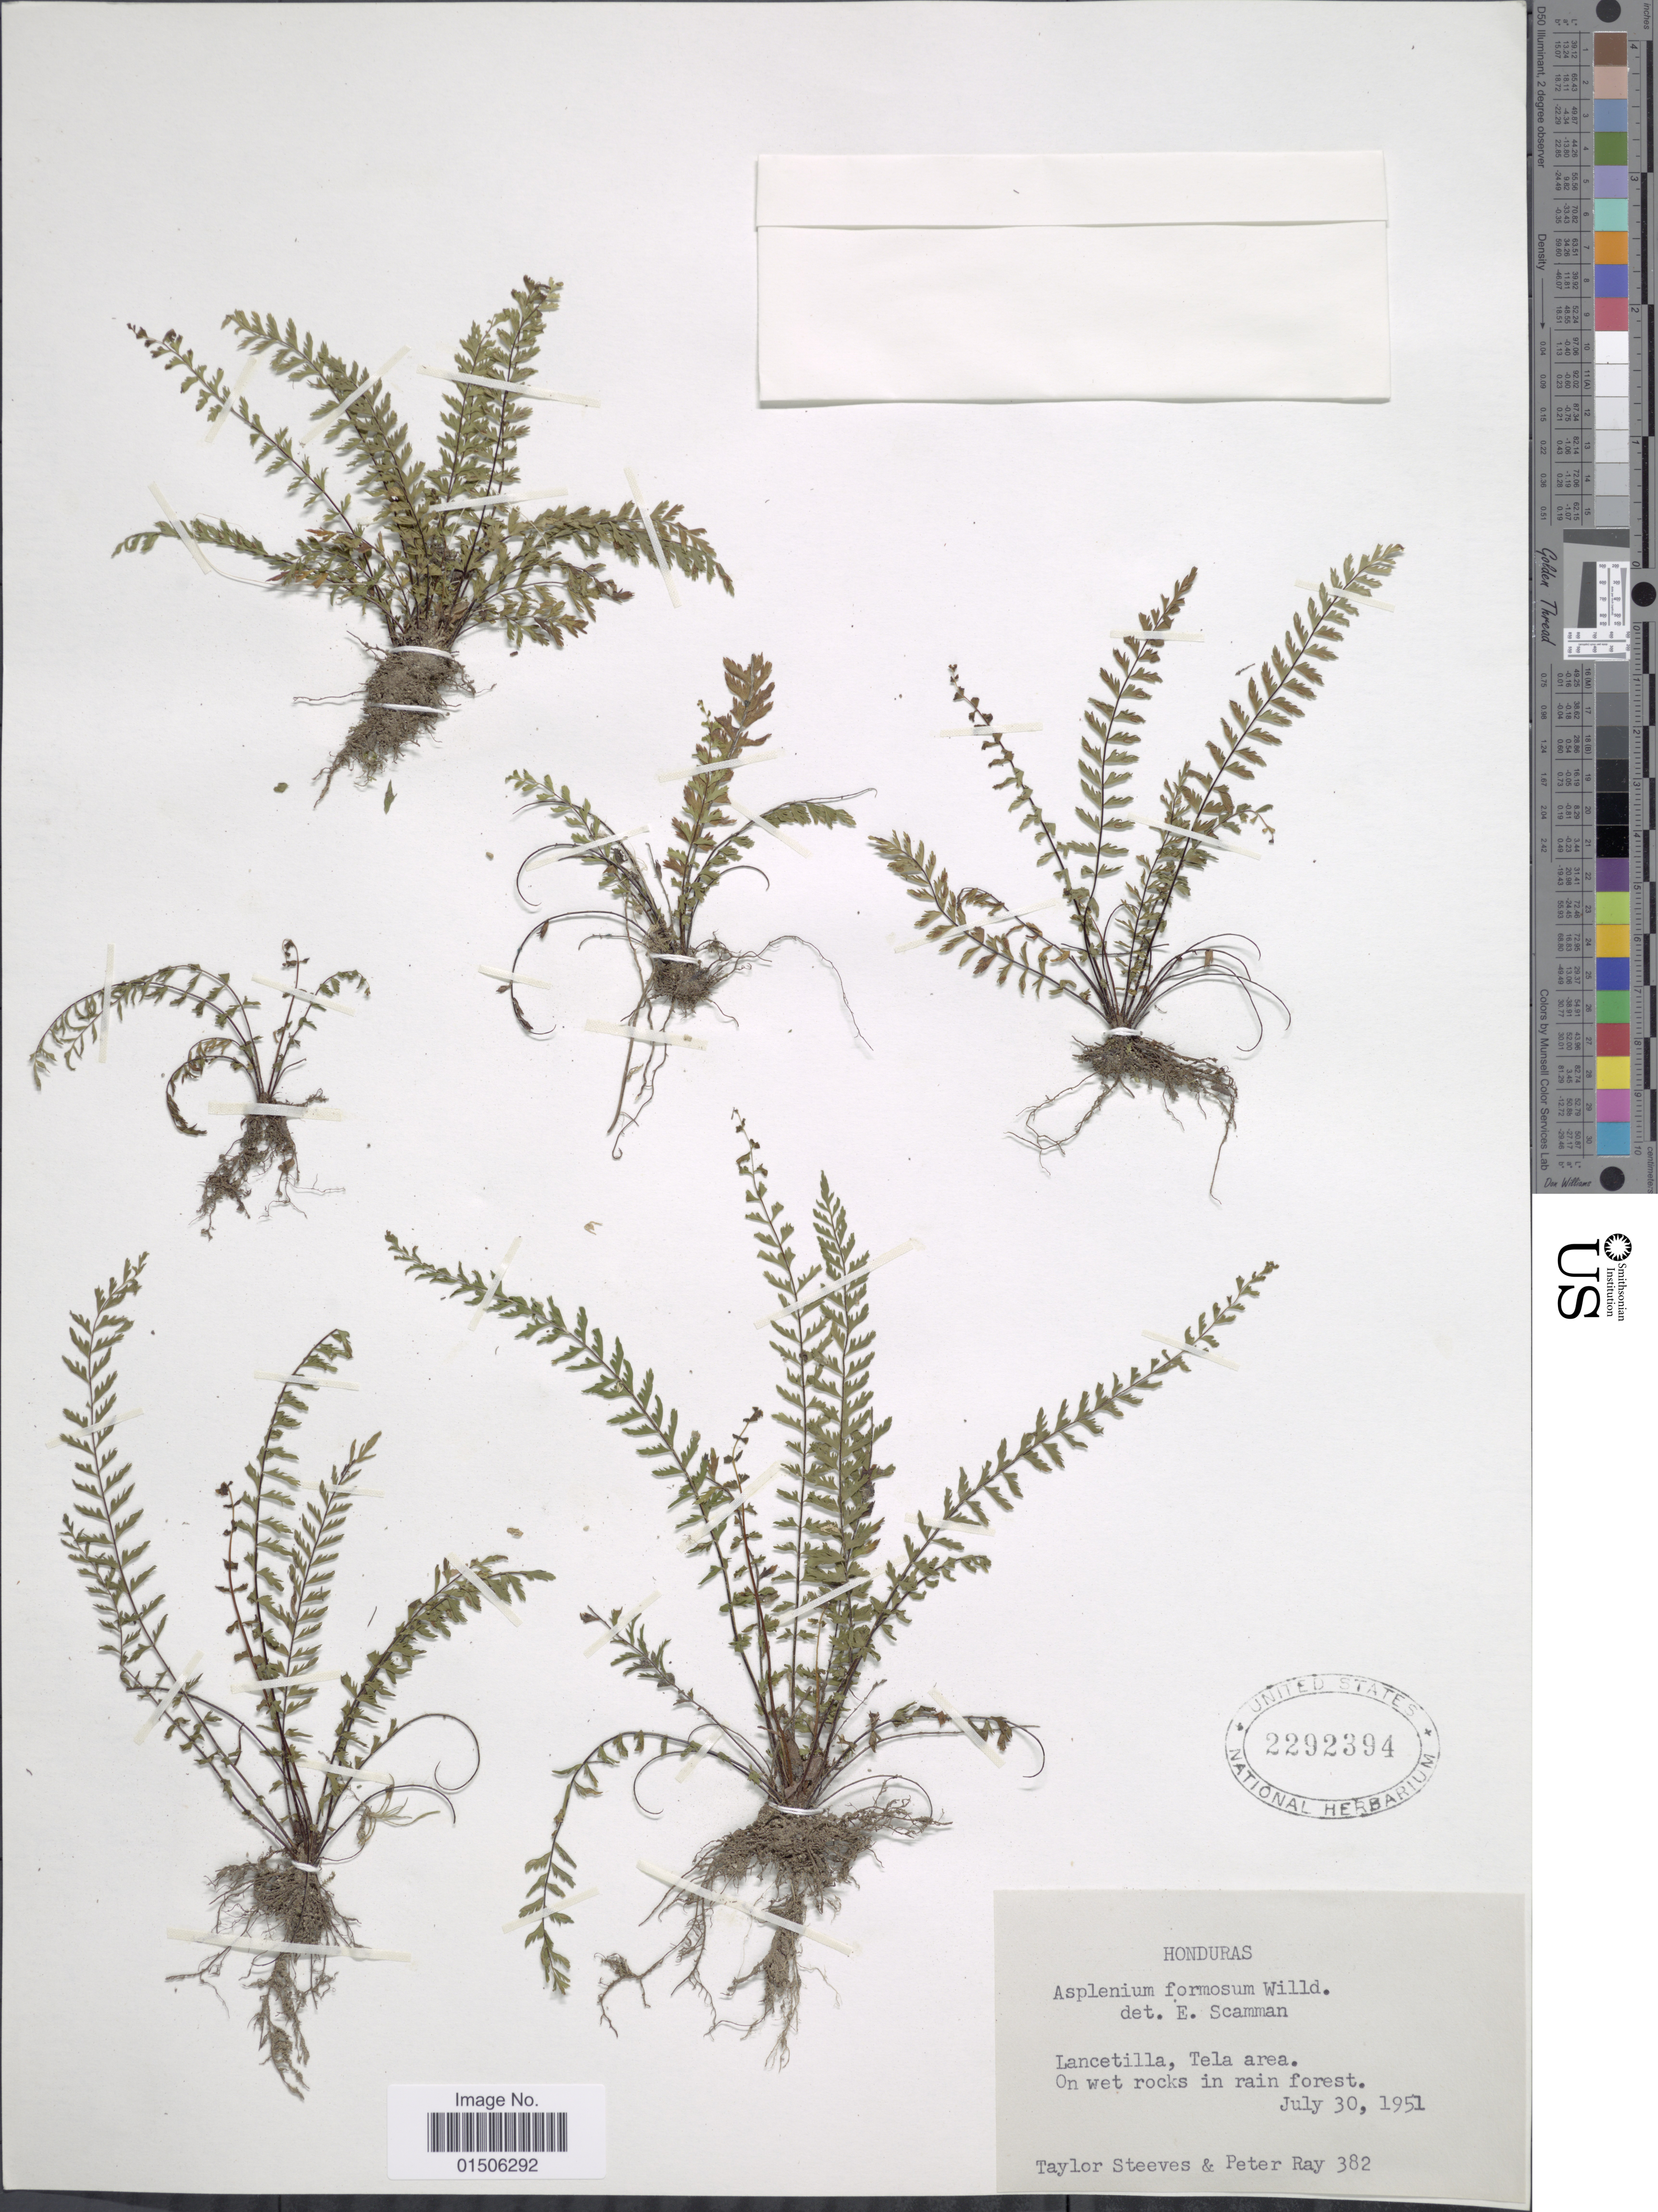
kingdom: Plantae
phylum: Tracheophyta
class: Polypodiopsida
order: Polypodiales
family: Aspleniaceae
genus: Asplenium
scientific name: Asplenium formosum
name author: Willd.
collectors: T. Steeves & P. Ray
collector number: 382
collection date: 1951-07-30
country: Honduras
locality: Lancetilla, Tela area, On wet rocks in rain forest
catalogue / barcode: US 2292394